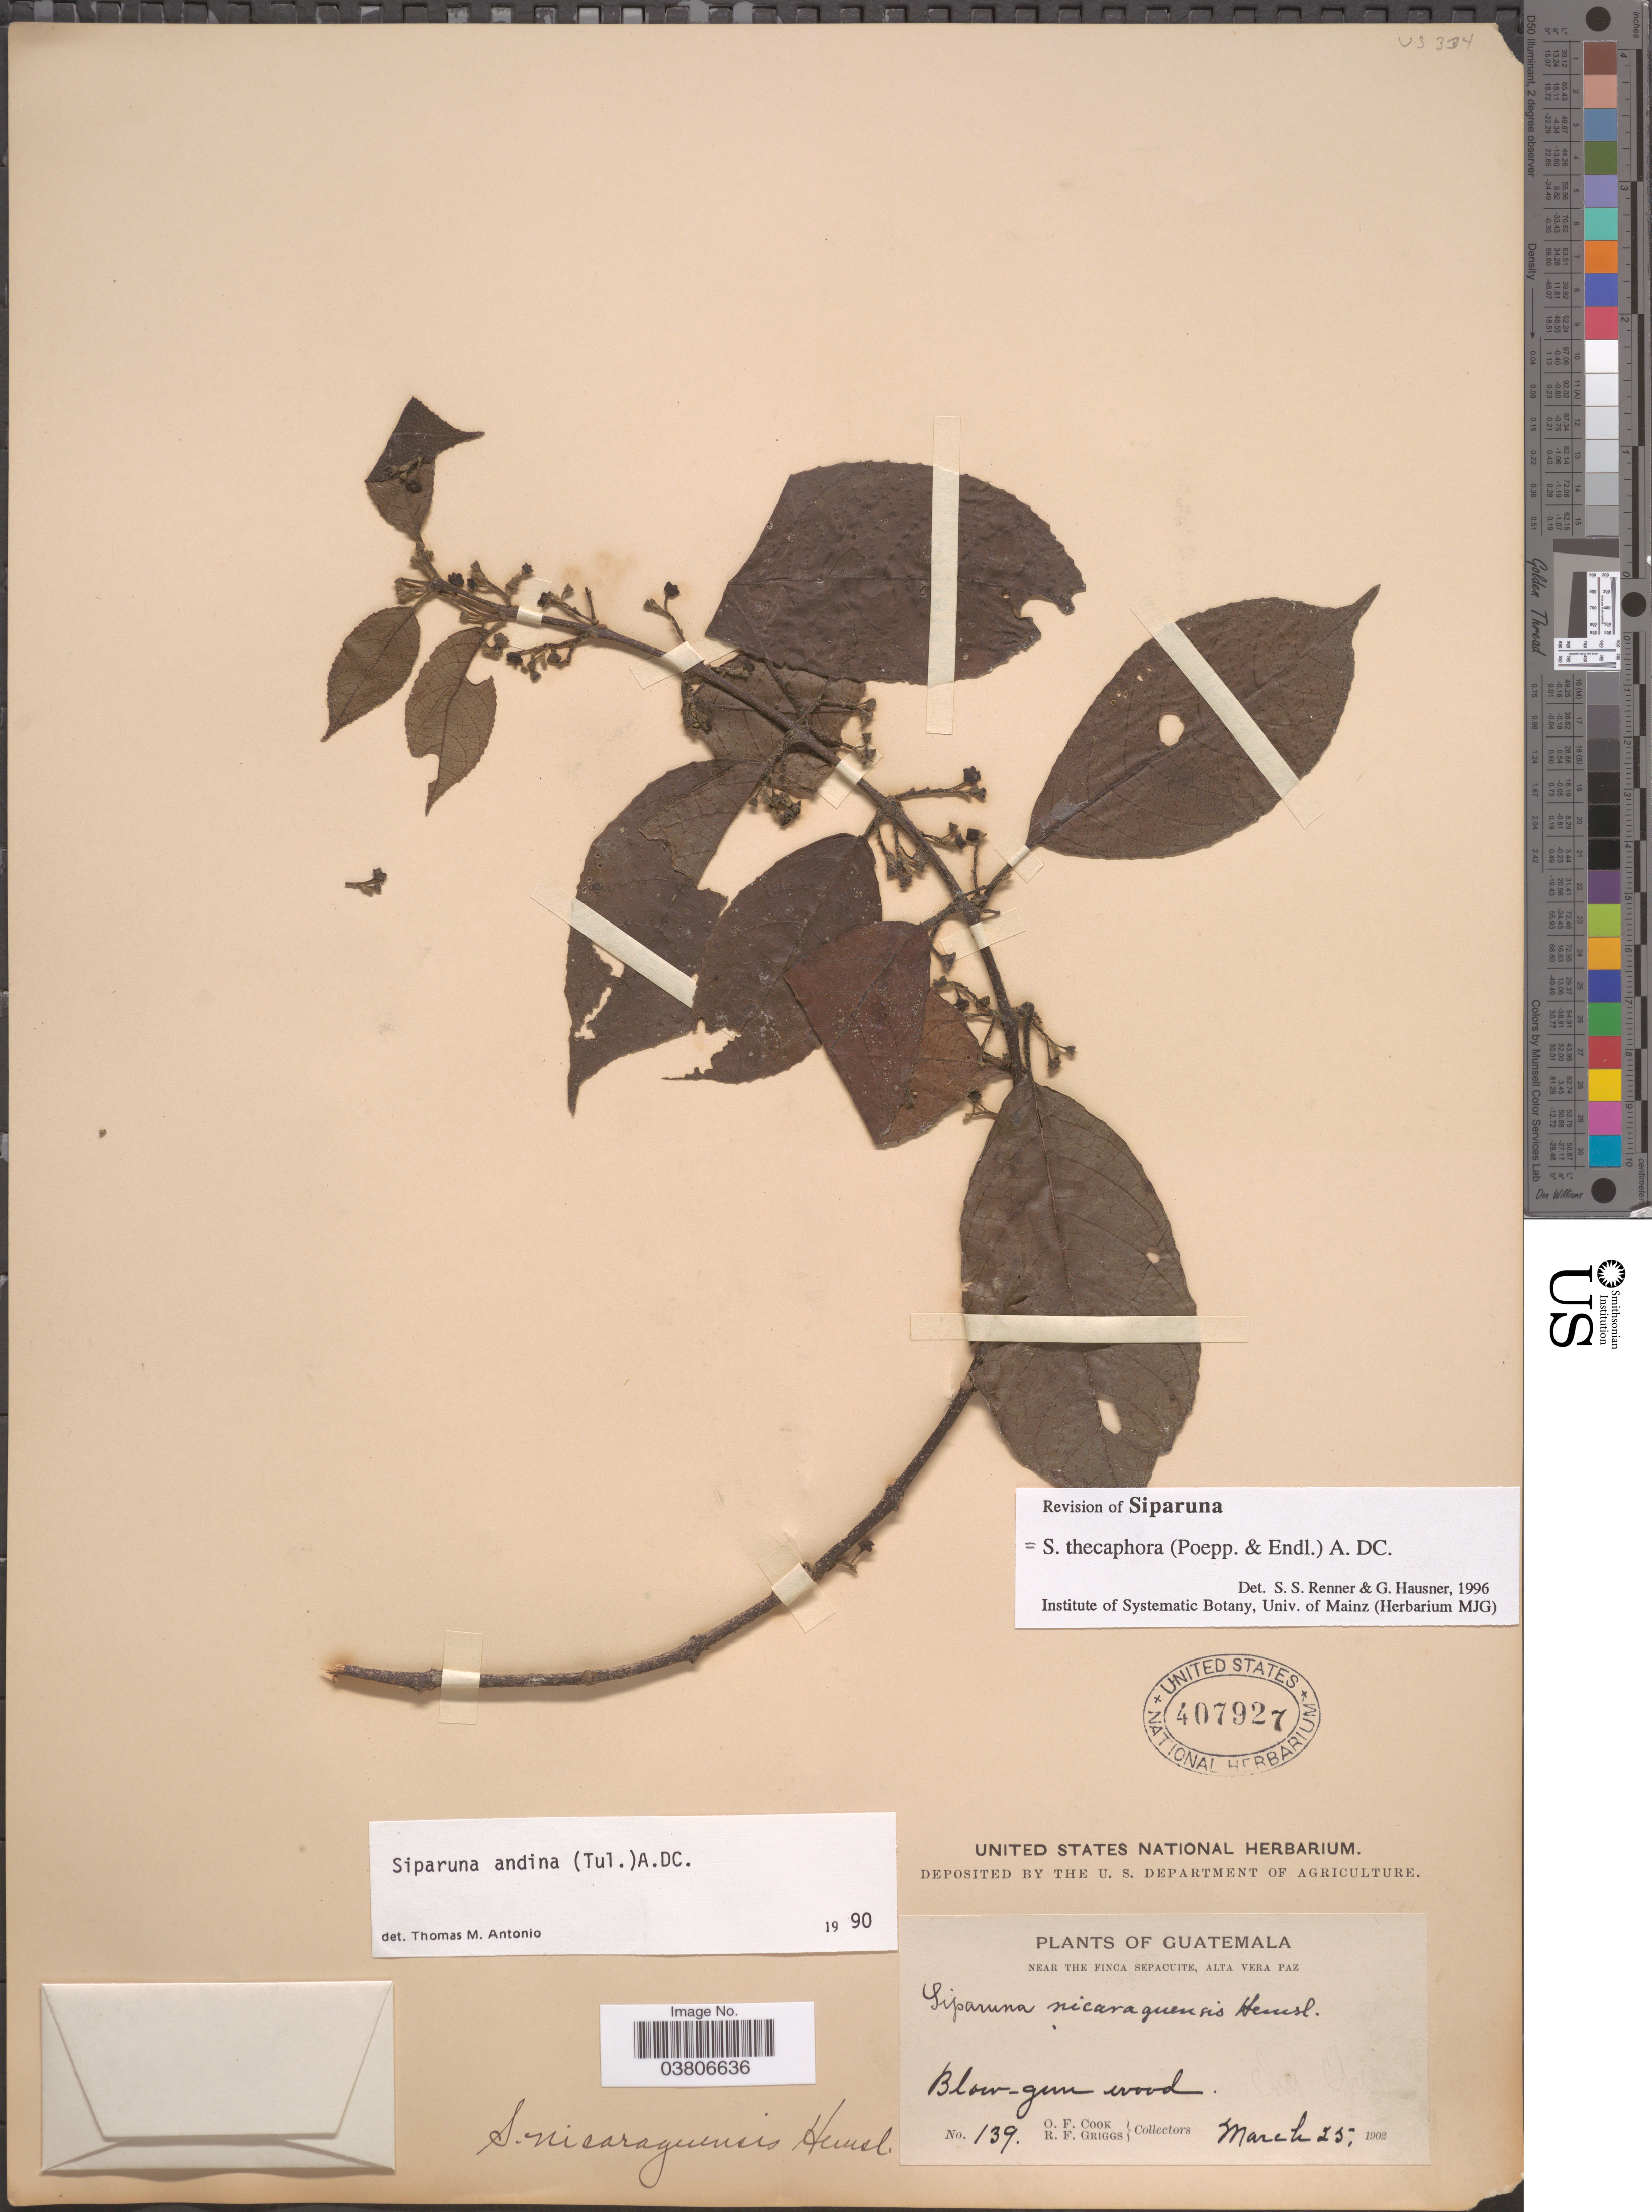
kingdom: Plantae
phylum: Tracheophyta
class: Magnoliopsida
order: Laurales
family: Siparunaceae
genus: Siparuna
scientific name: Siparuna thecaphora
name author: (Poepp. & Endl.) A. DC.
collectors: O. F. Cook & R. F. Griggs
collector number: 139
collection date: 1902-03-25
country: Guatemala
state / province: Alta Verapaz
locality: Near the Finca Sepacuite, Alta Vera Paz.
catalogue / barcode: US 407927